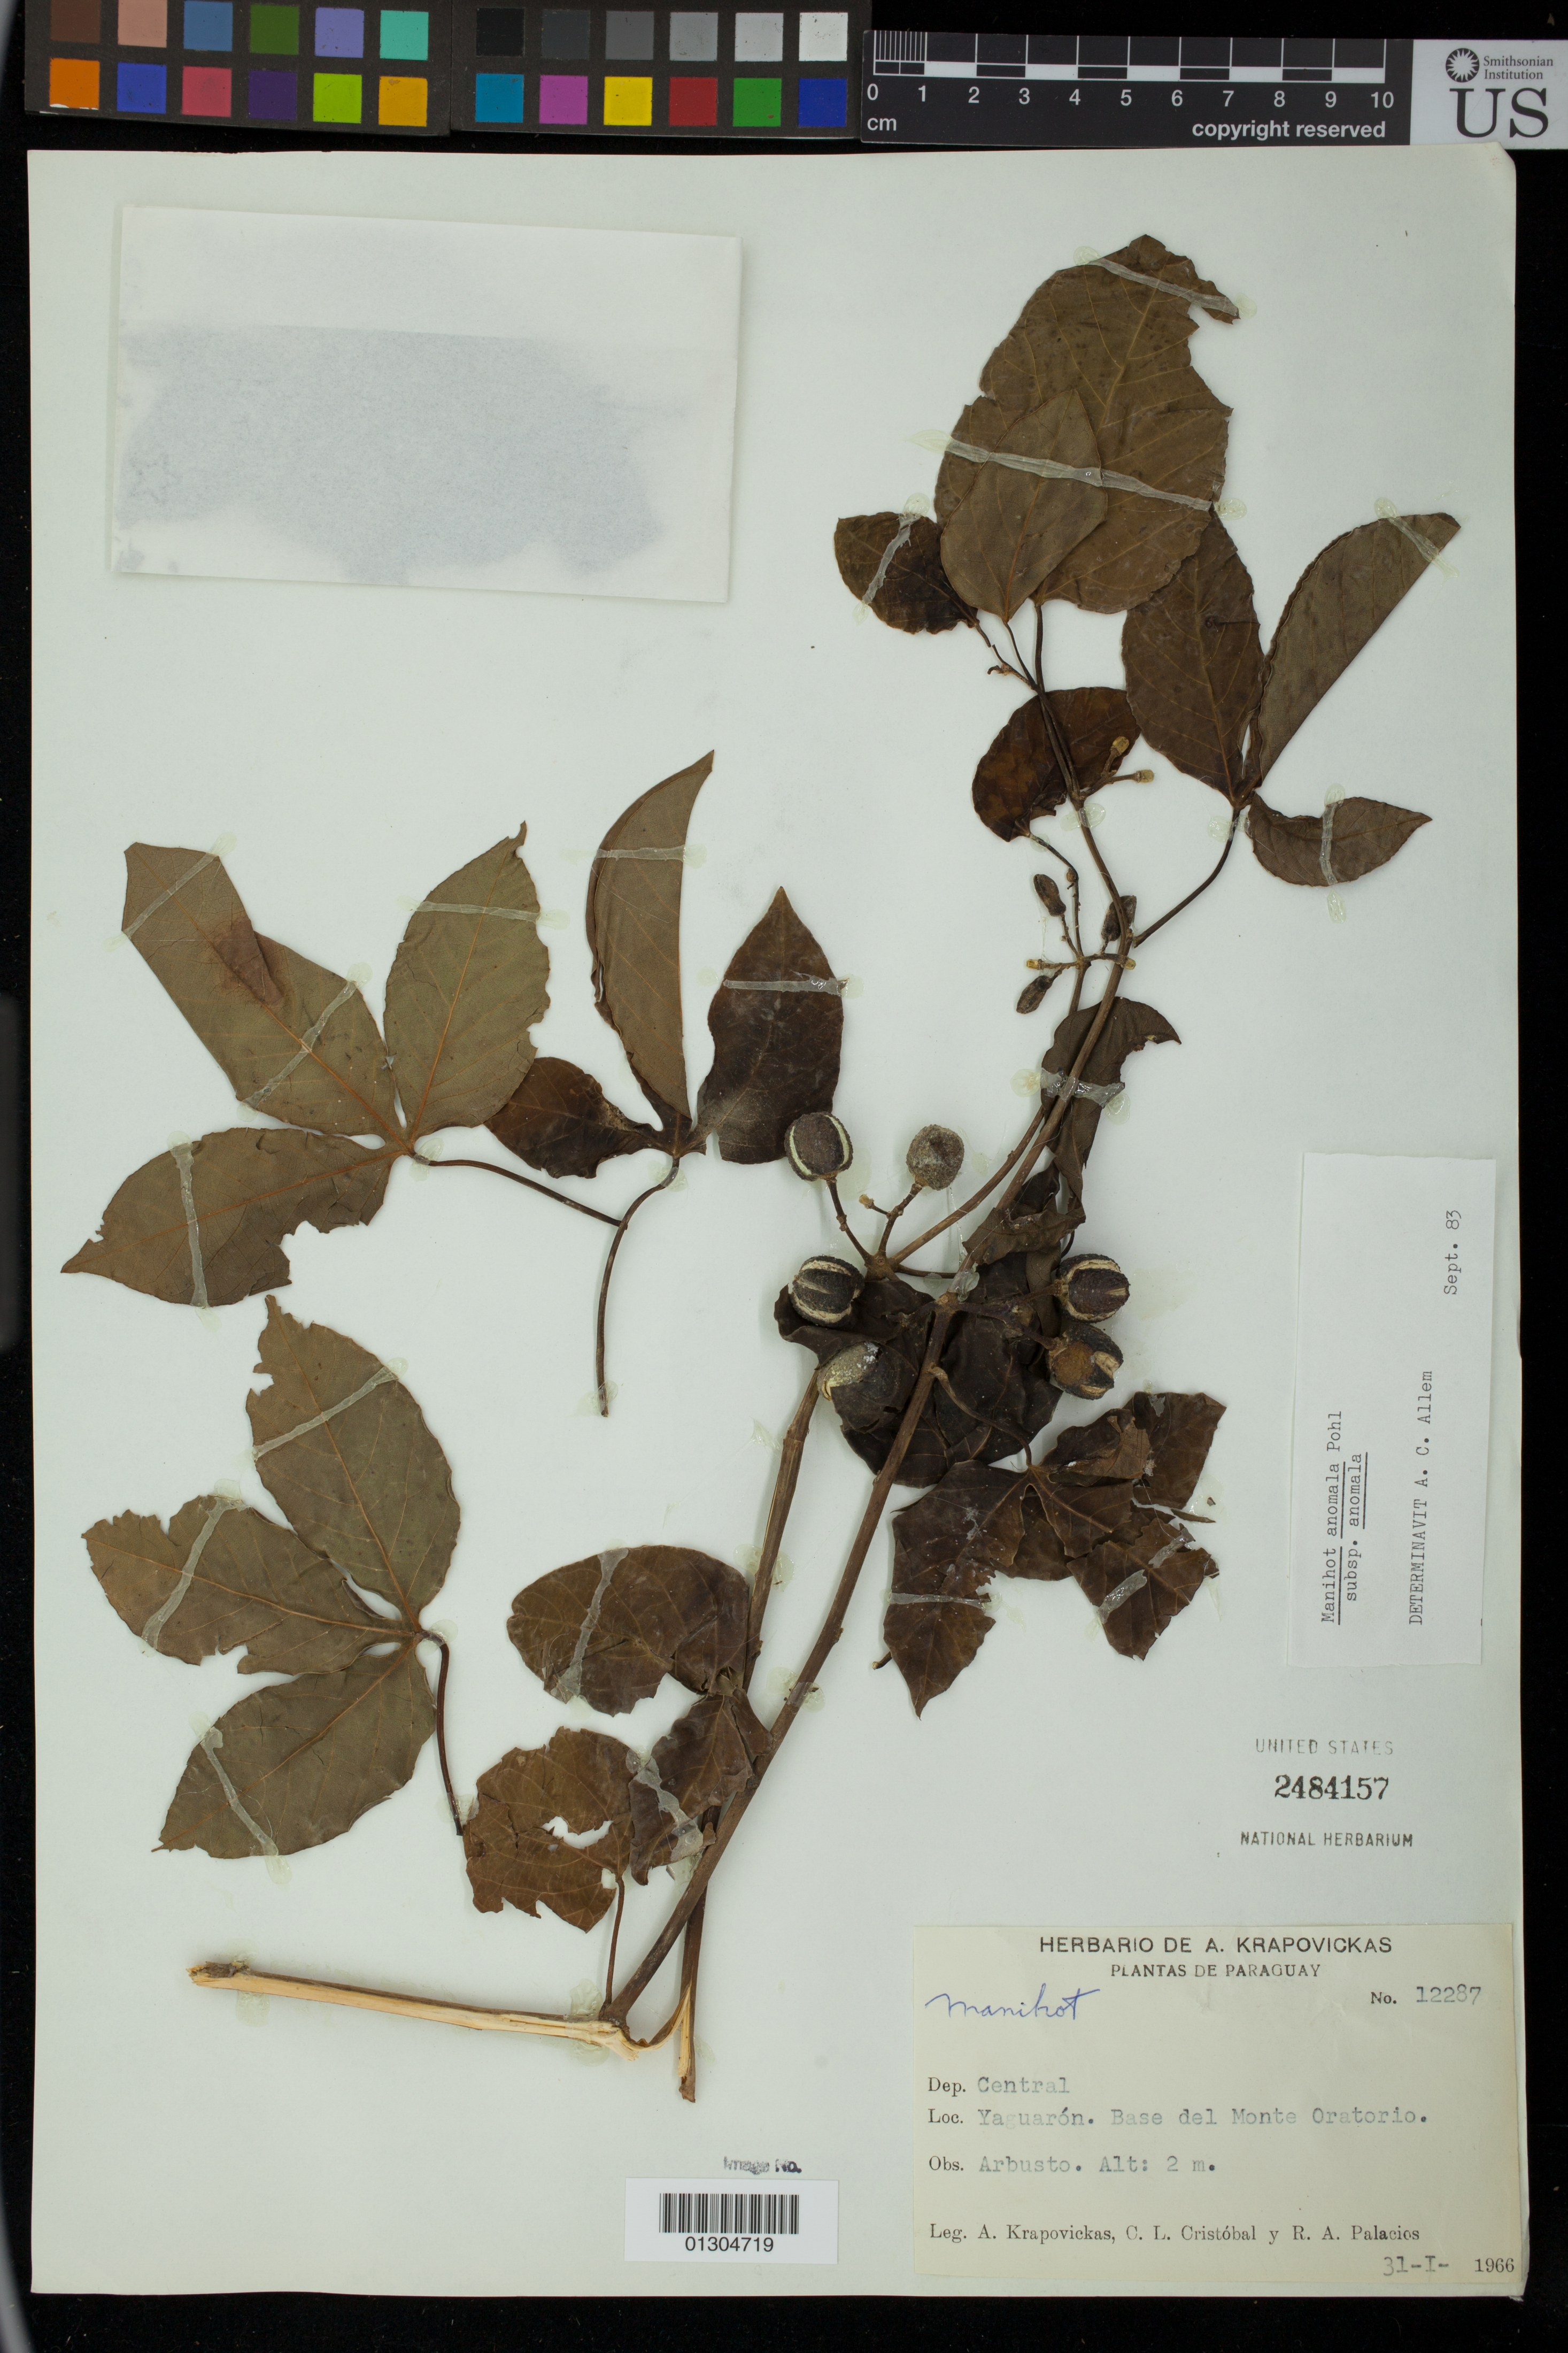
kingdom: Plantae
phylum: Tracheophyta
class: Magnoliopsida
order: Malpighiales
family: Euphorbiaceae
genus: Manihot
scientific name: Manihot anomala subsp. anomala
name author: Pohl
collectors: A. Krapovickas, C. L. Cristóbal & R. Palacios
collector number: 12287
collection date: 1966-01-31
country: Paraguay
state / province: Central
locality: Yaguaron. Base del Monte Oratorio.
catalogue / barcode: US 2484157